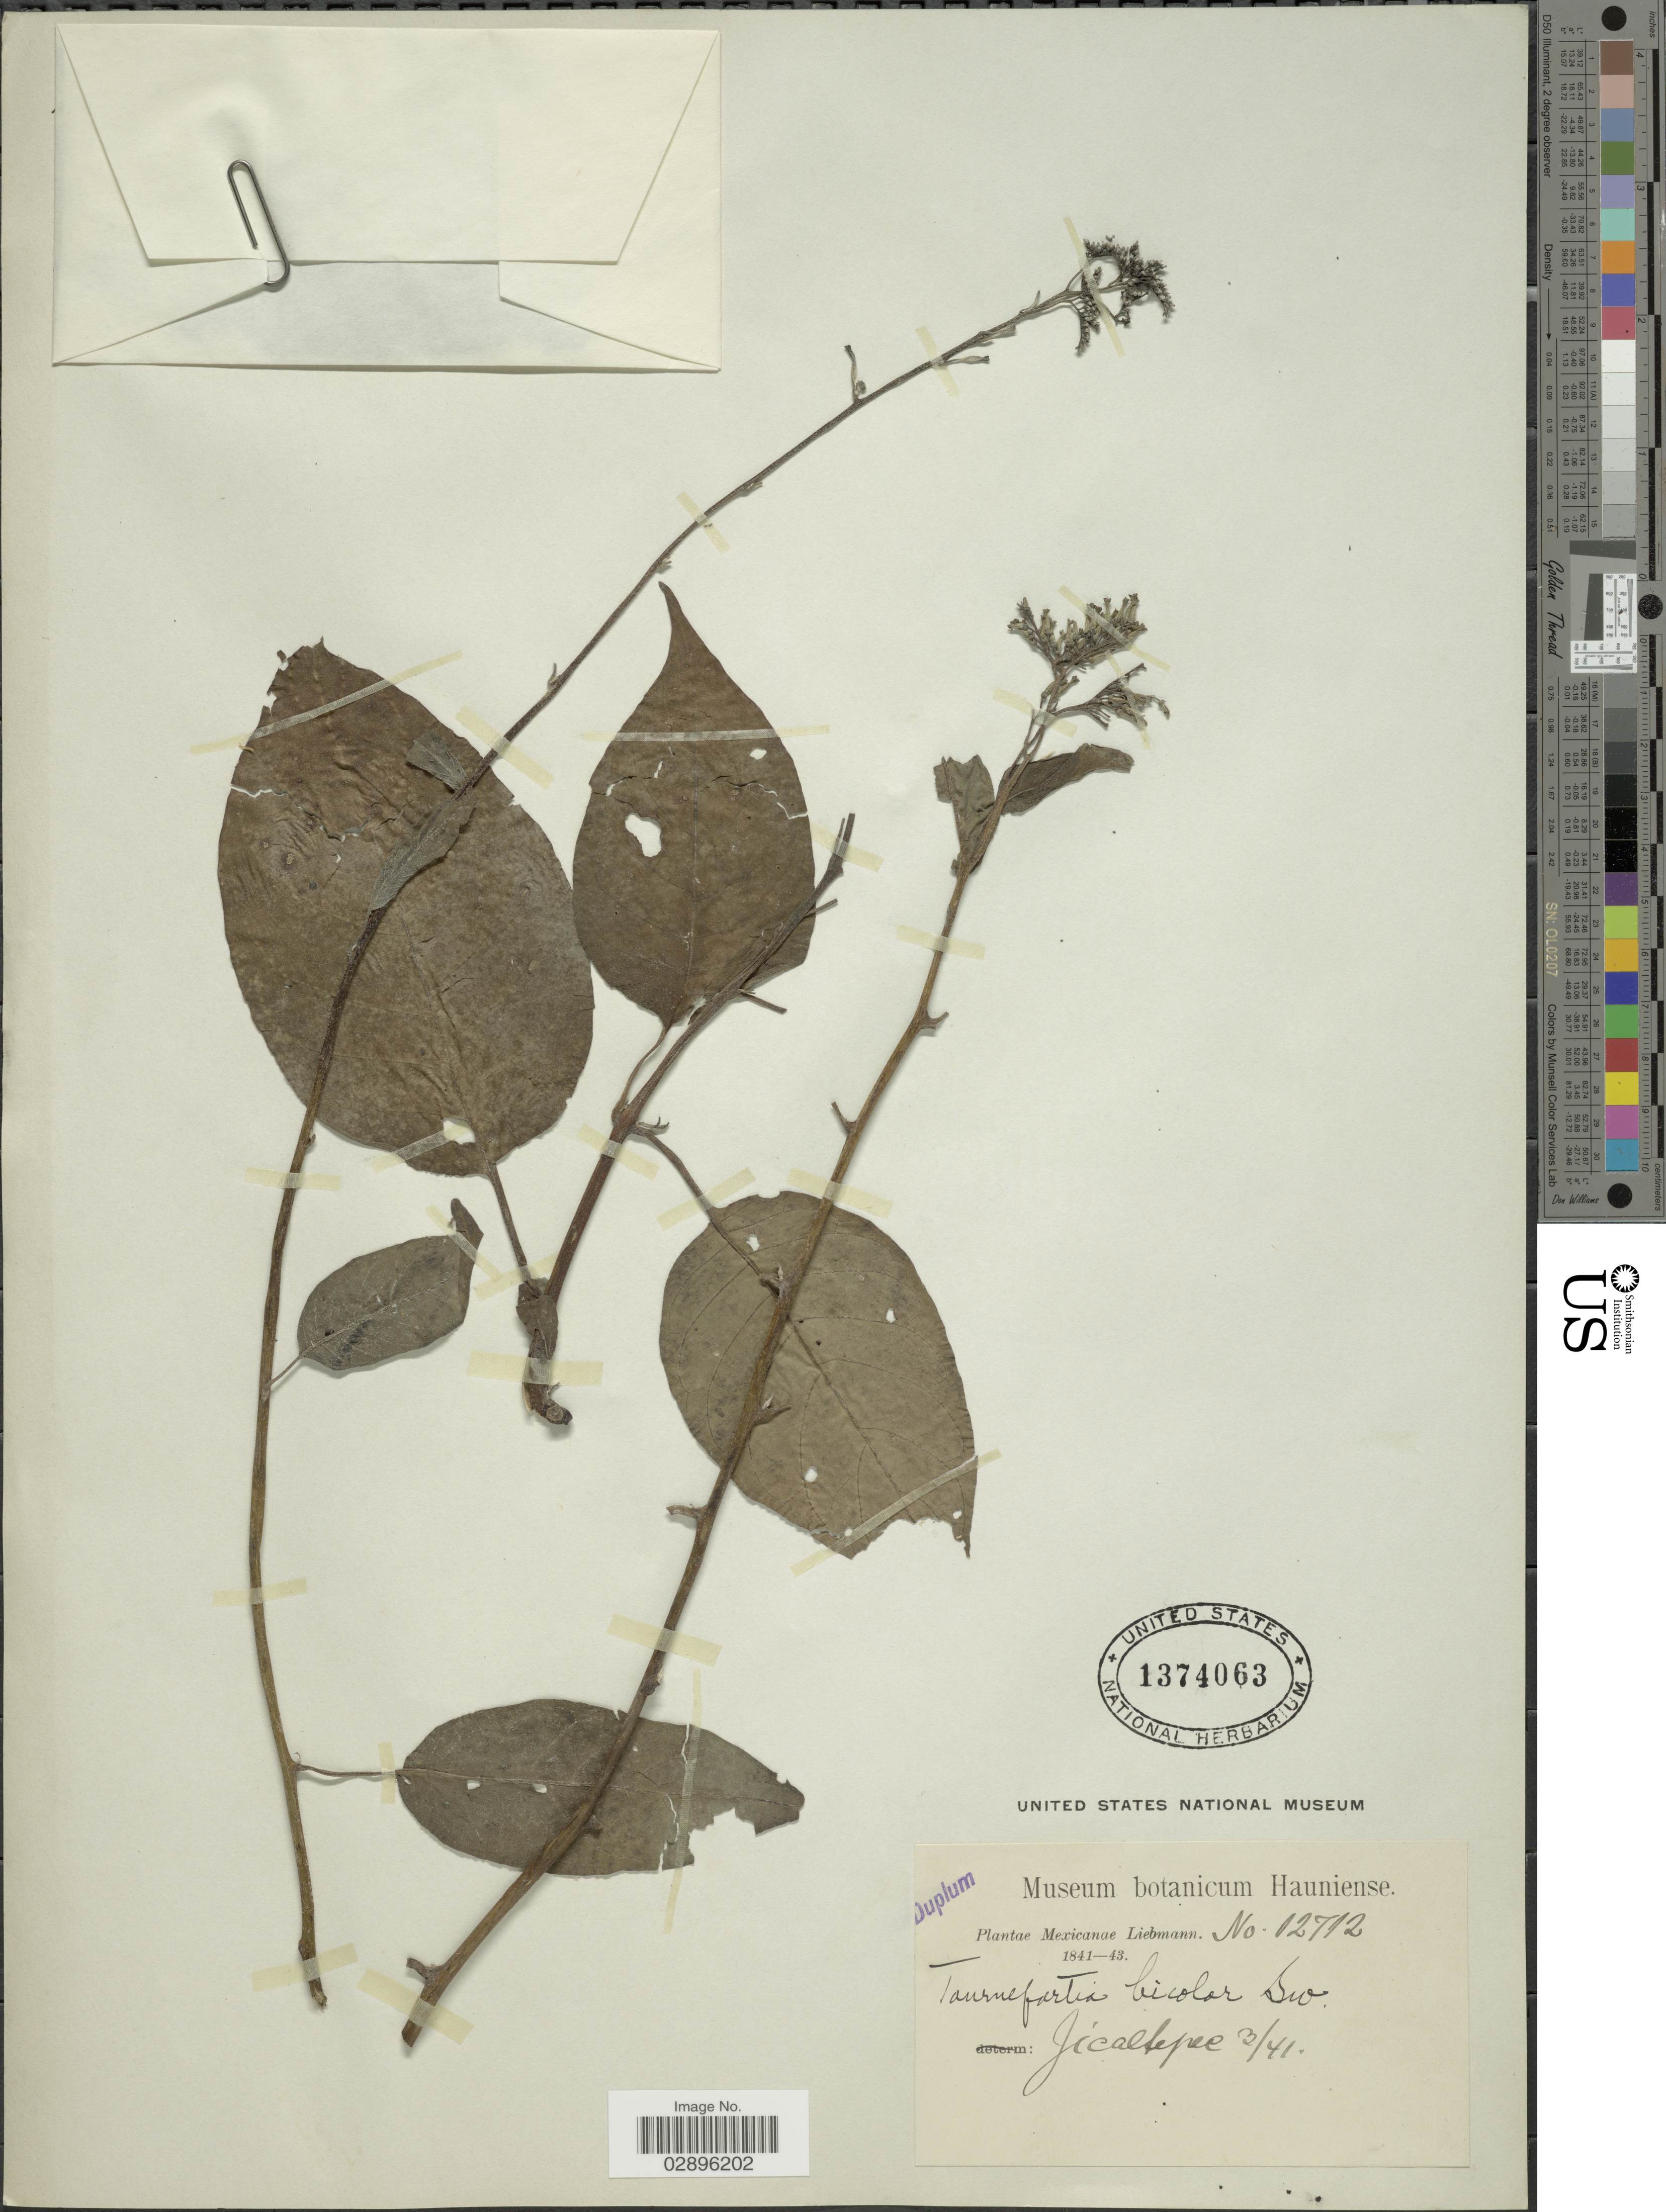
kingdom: Plantae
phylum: Tracheophyta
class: Magnoliopsida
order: Boraginales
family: Heliotropiaceae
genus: Tournefortia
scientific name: Tournefortia bicolor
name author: Sw.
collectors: Liebmann, --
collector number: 12712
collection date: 1841-03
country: Mexico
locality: Jicaltepec.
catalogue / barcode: US 1374063